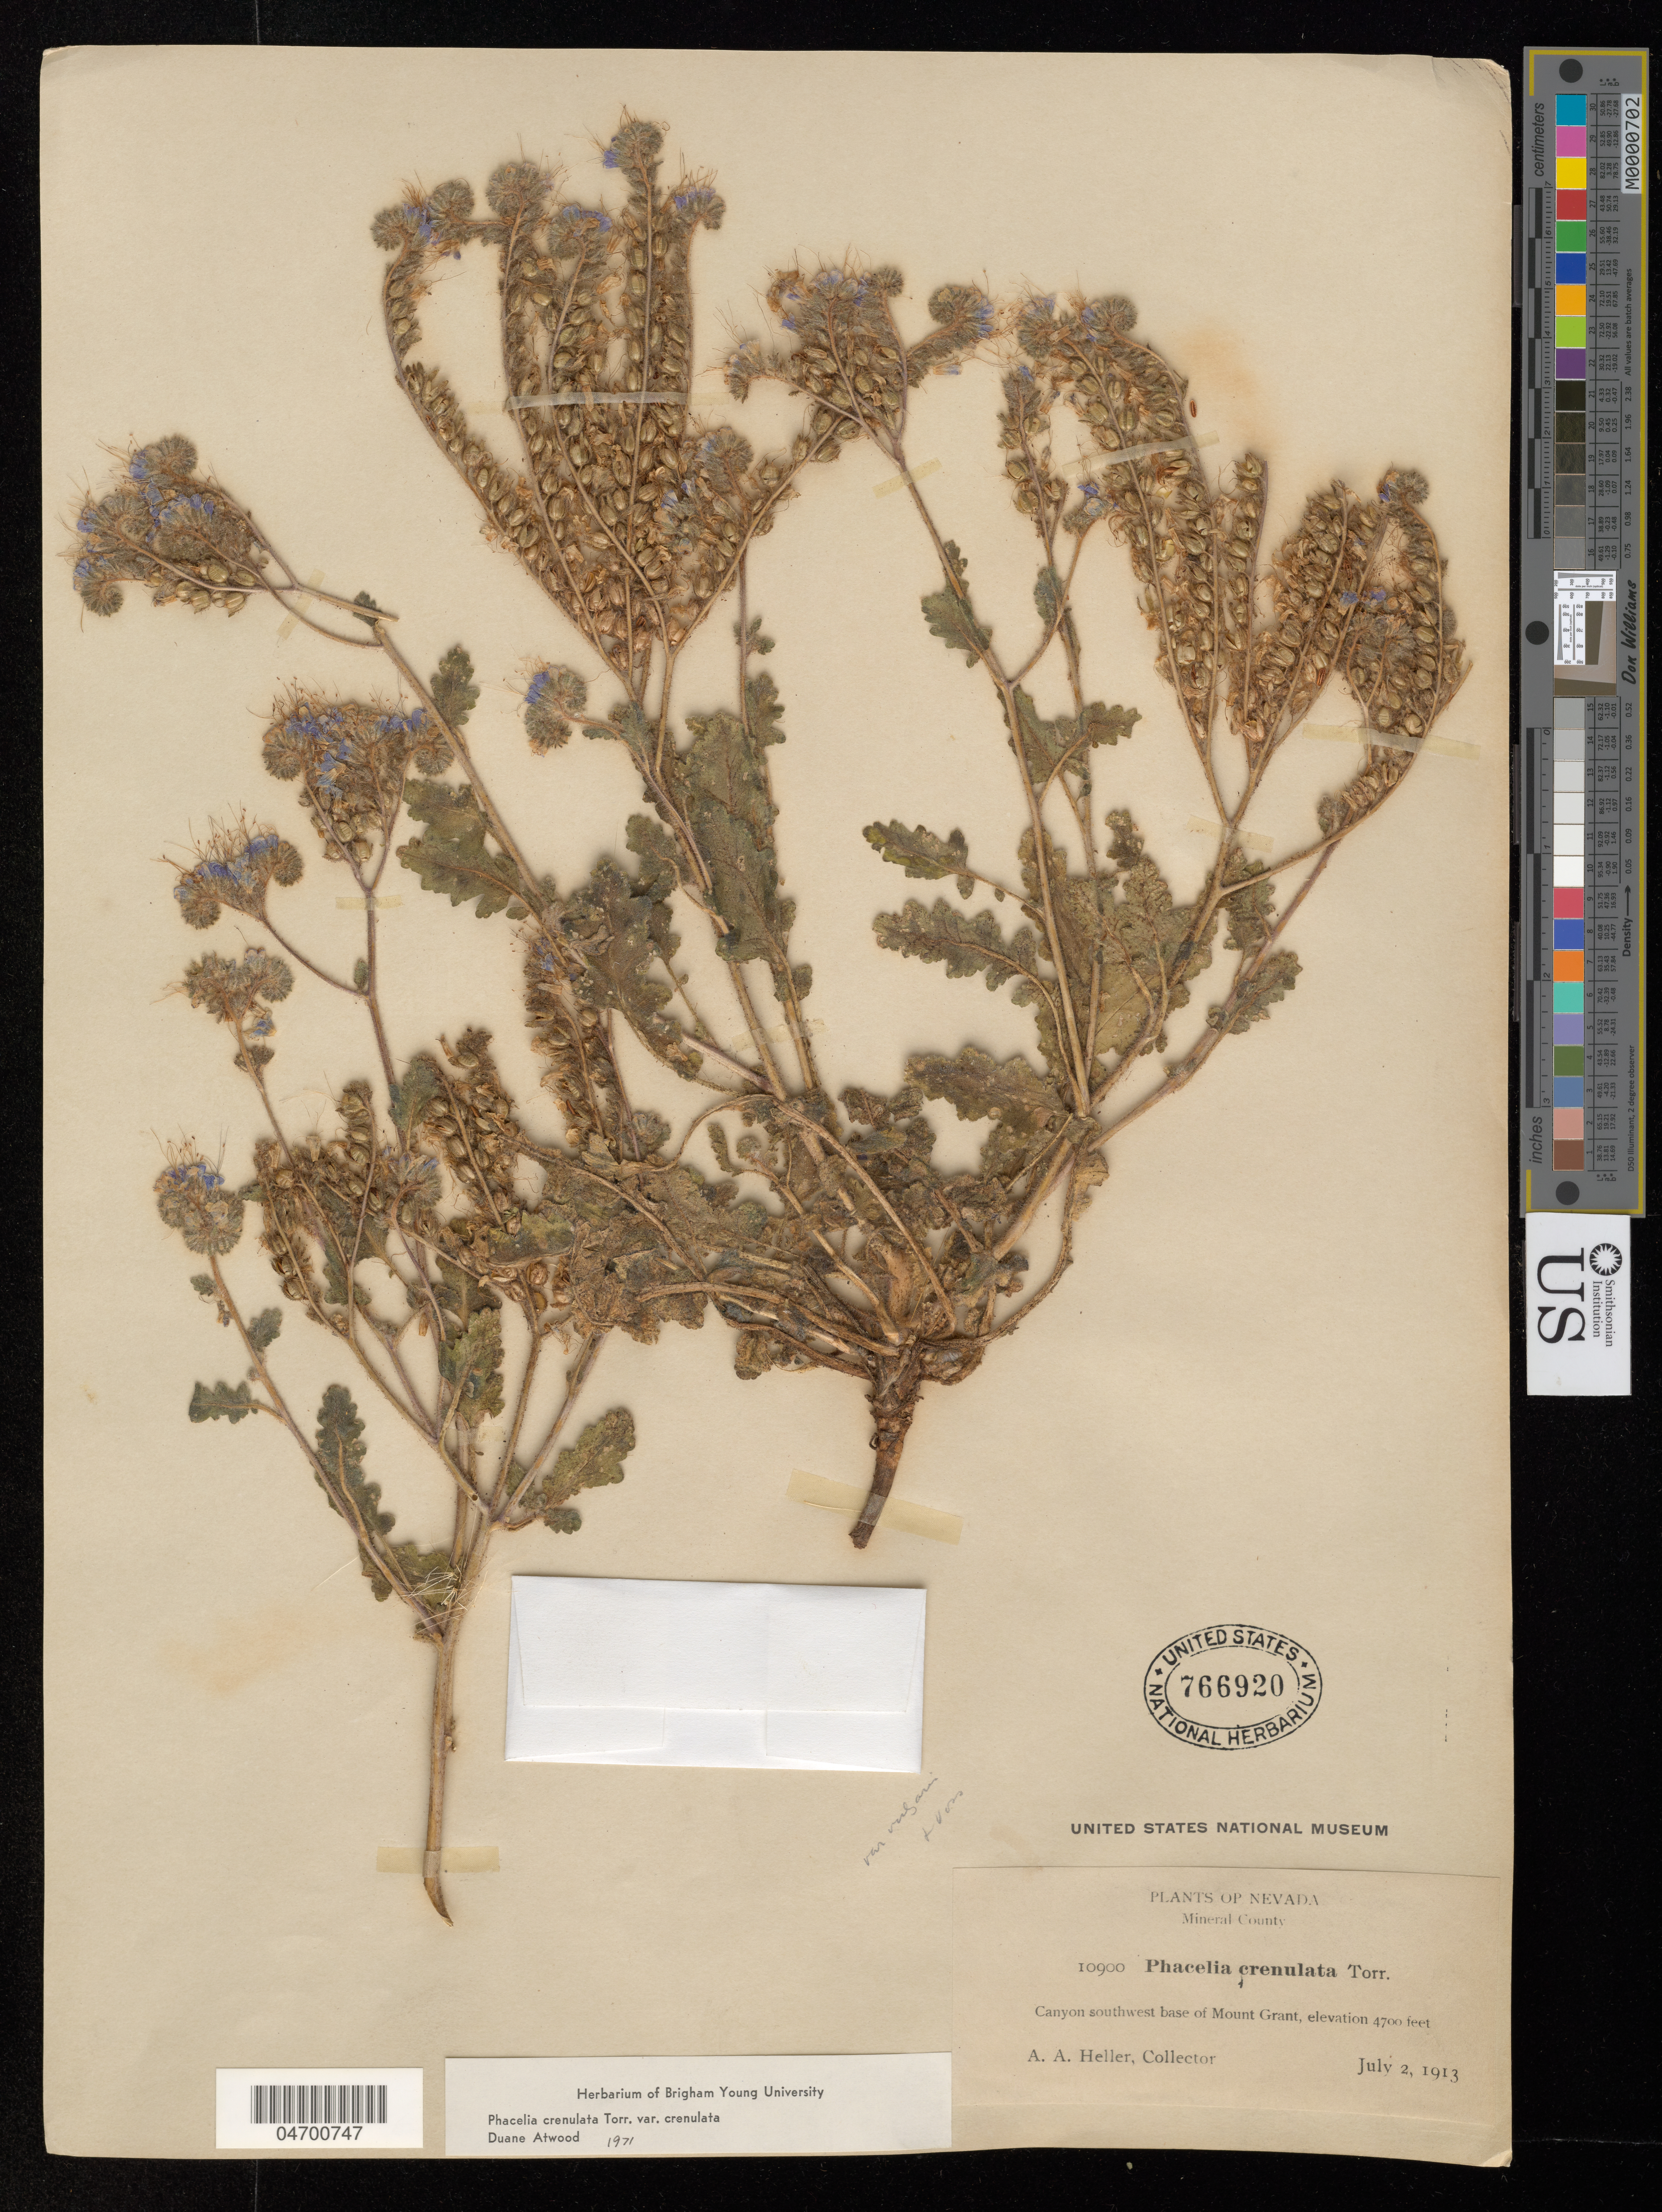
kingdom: Plantae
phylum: Tracheophyta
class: Magnoliopsida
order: Boraginales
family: Hydrophyllaceae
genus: Phacelia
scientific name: Phacelia crenulata var. minutiflora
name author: (J.W. Voss ex Munz) Jeps.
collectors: A. A. Heller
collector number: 10900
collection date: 1913-07-02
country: United States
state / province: Nevada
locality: Mineral County. Canyon southwest base of Mount Grant.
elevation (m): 1433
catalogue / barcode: US 766920